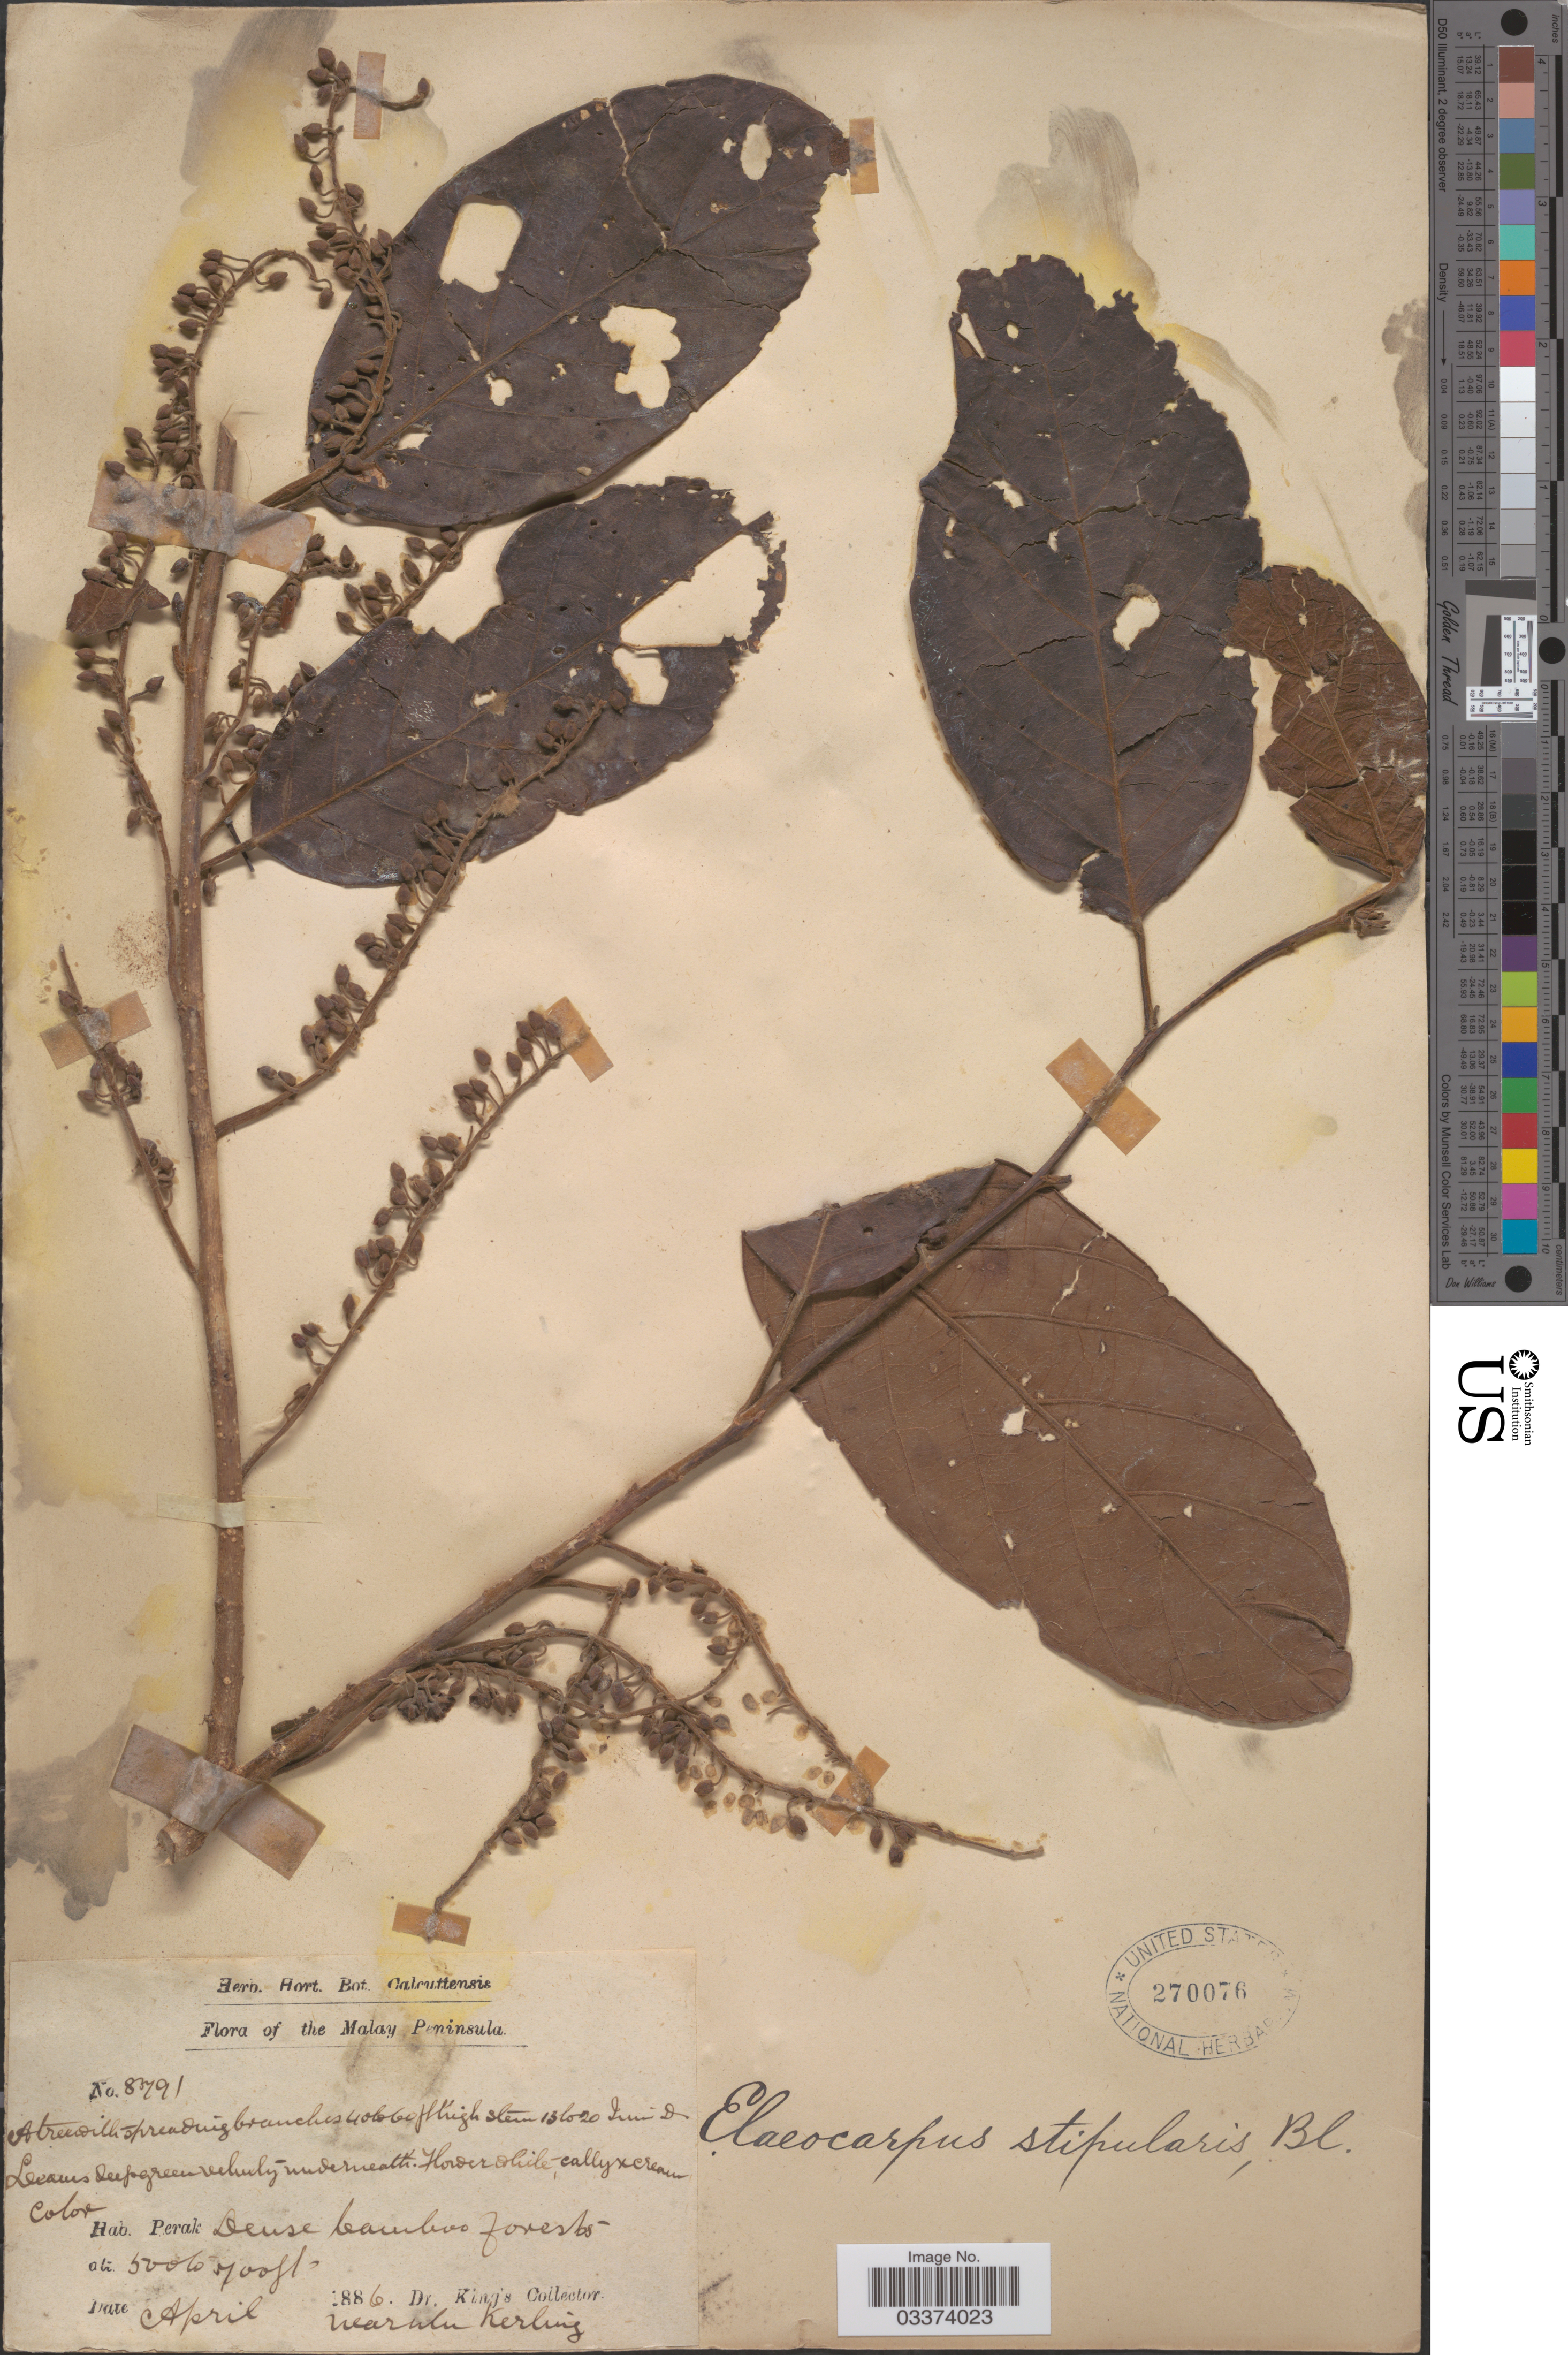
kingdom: Plantae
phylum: Tracheophyta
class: Magnoliopsida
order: Oxalidales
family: Elaeocarpaceae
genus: Elaeocarpus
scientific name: Elaeocarpus stipularis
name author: Blume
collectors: Dr. King's collector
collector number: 8791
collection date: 1886-04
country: Malaysia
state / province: Perak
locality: The Malay Peninsula.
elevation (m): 152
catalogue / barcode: US 270076